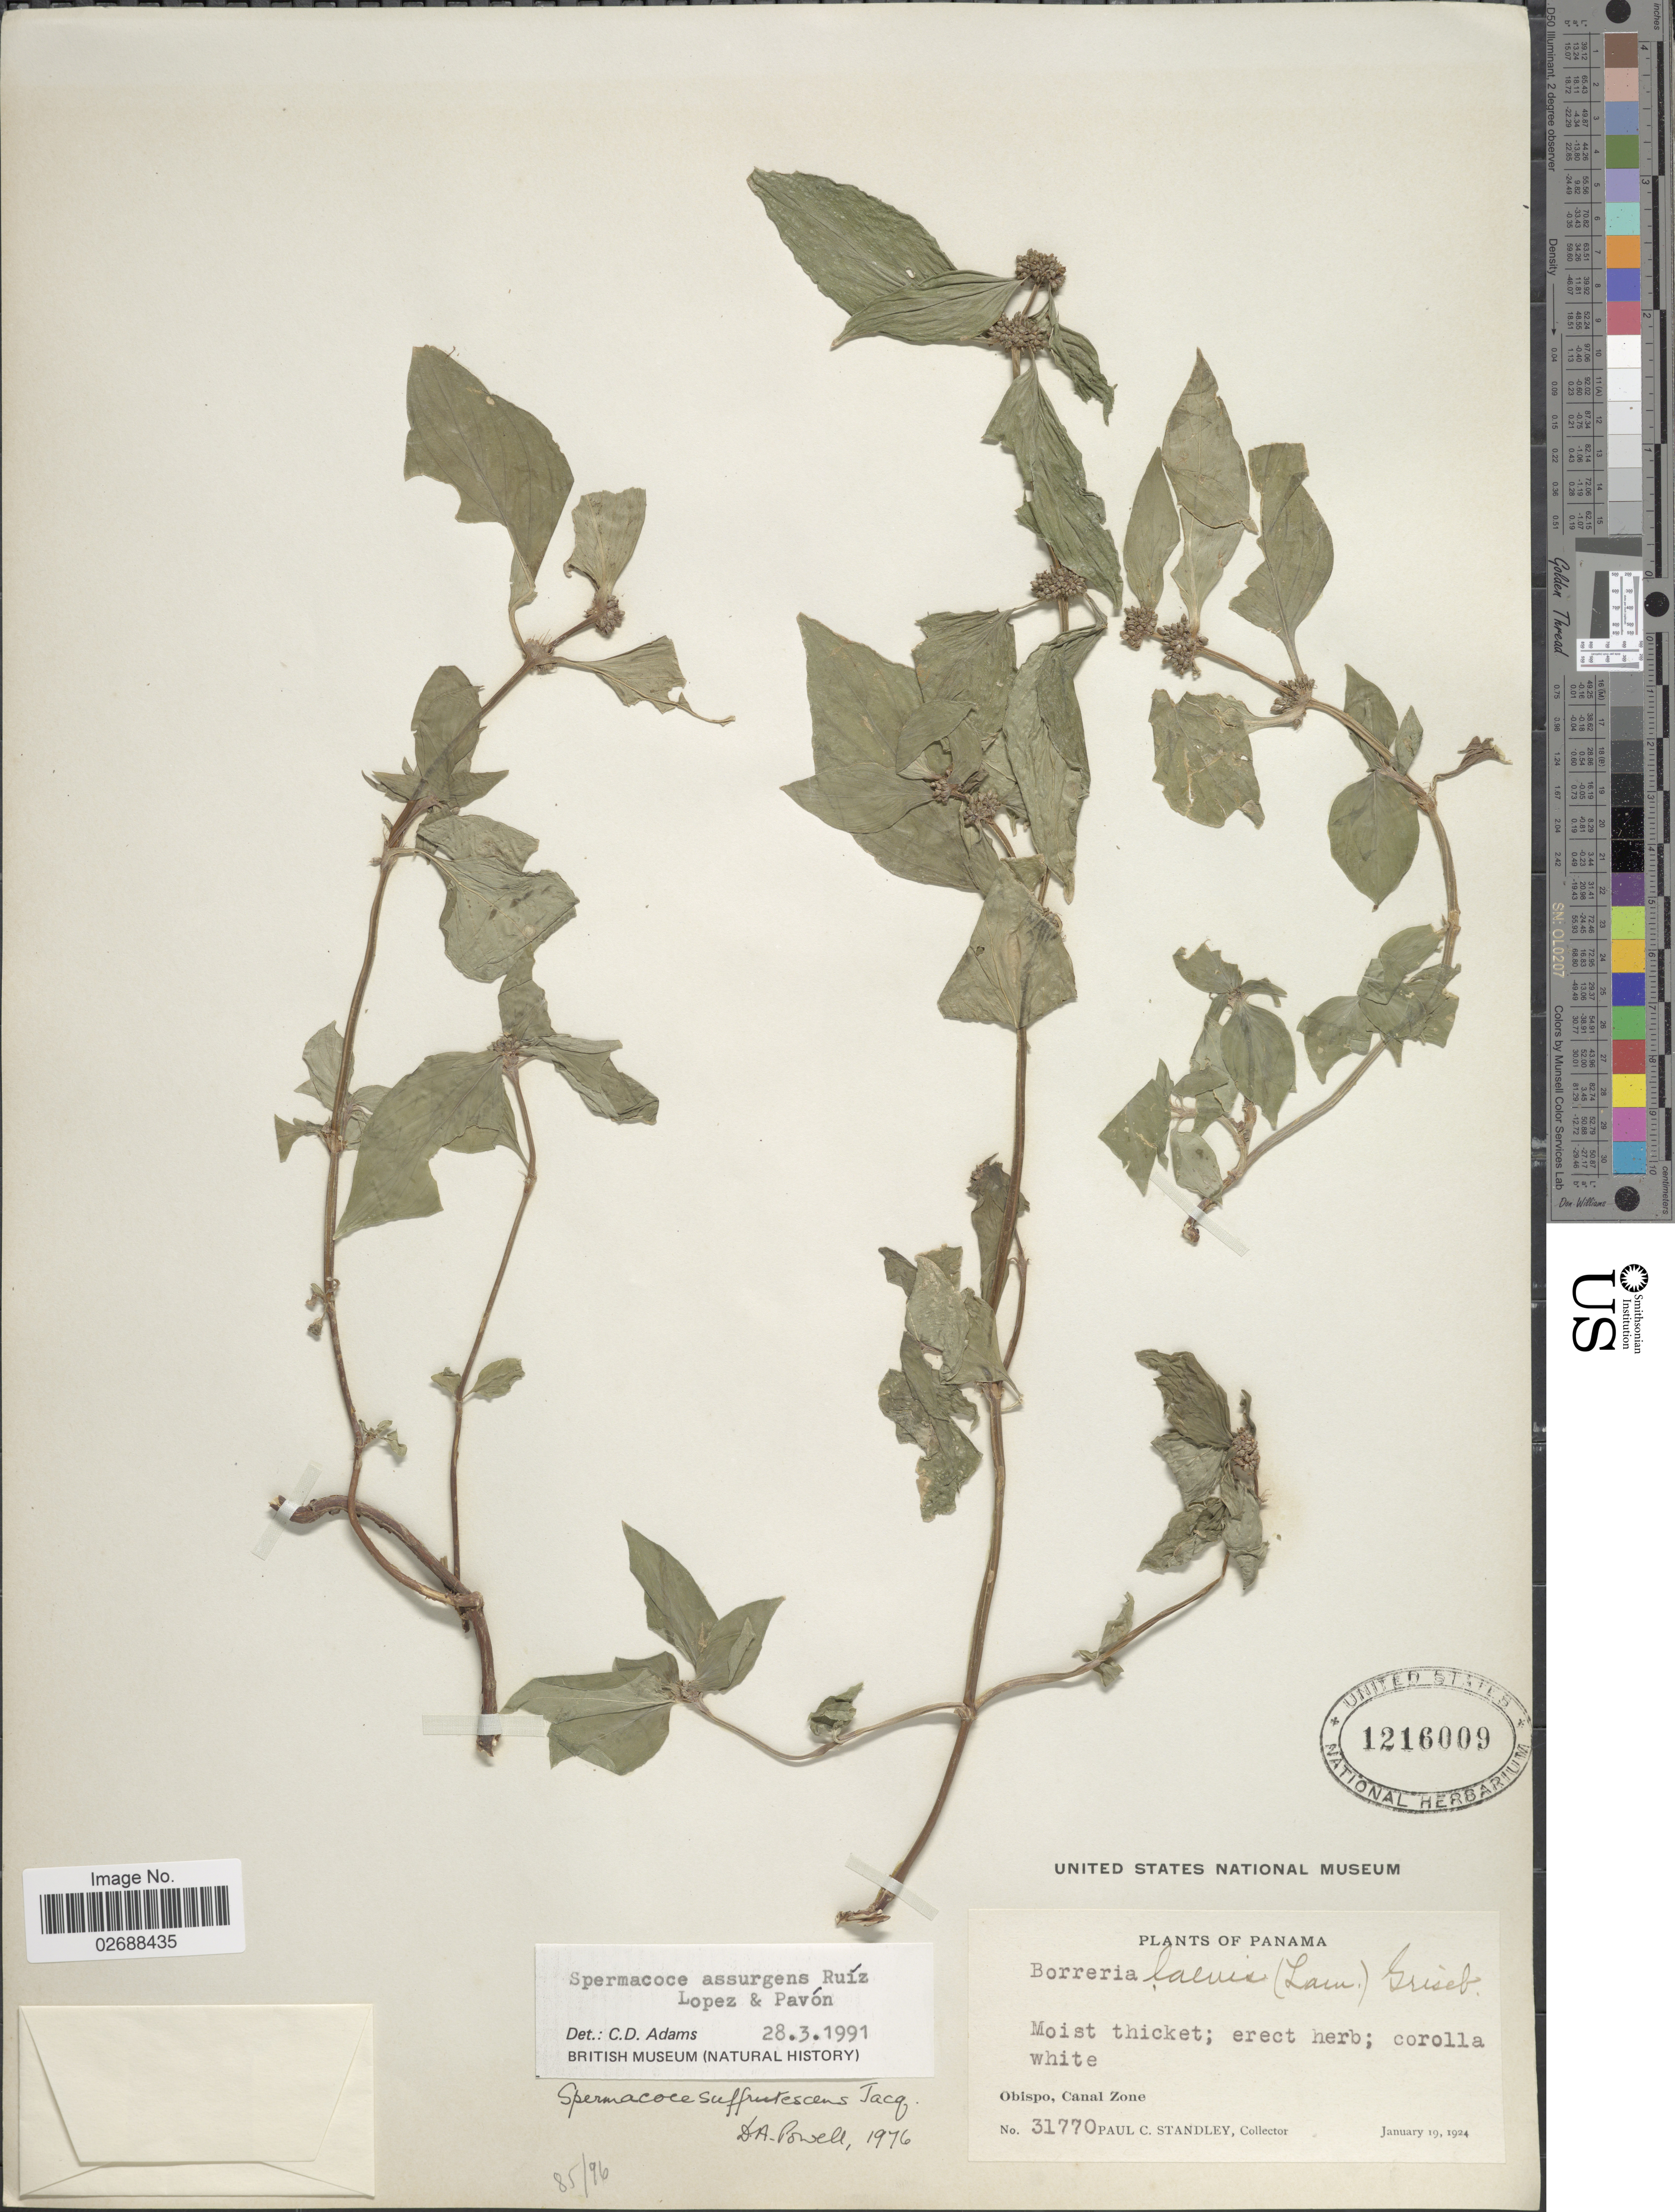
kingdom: Plantae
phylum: Tracheophyta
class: Magnoliopsida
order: Gentianales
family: Rubiaceae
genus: Spermacoce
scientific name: Spermacoce assurgens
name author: Ruiz & Pav.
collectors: P. C. Standley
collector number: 31770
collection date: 1924-01-19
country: Panama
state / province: Colón / Panamá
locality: Obispo, Canal Zone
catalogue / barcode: US 1216009